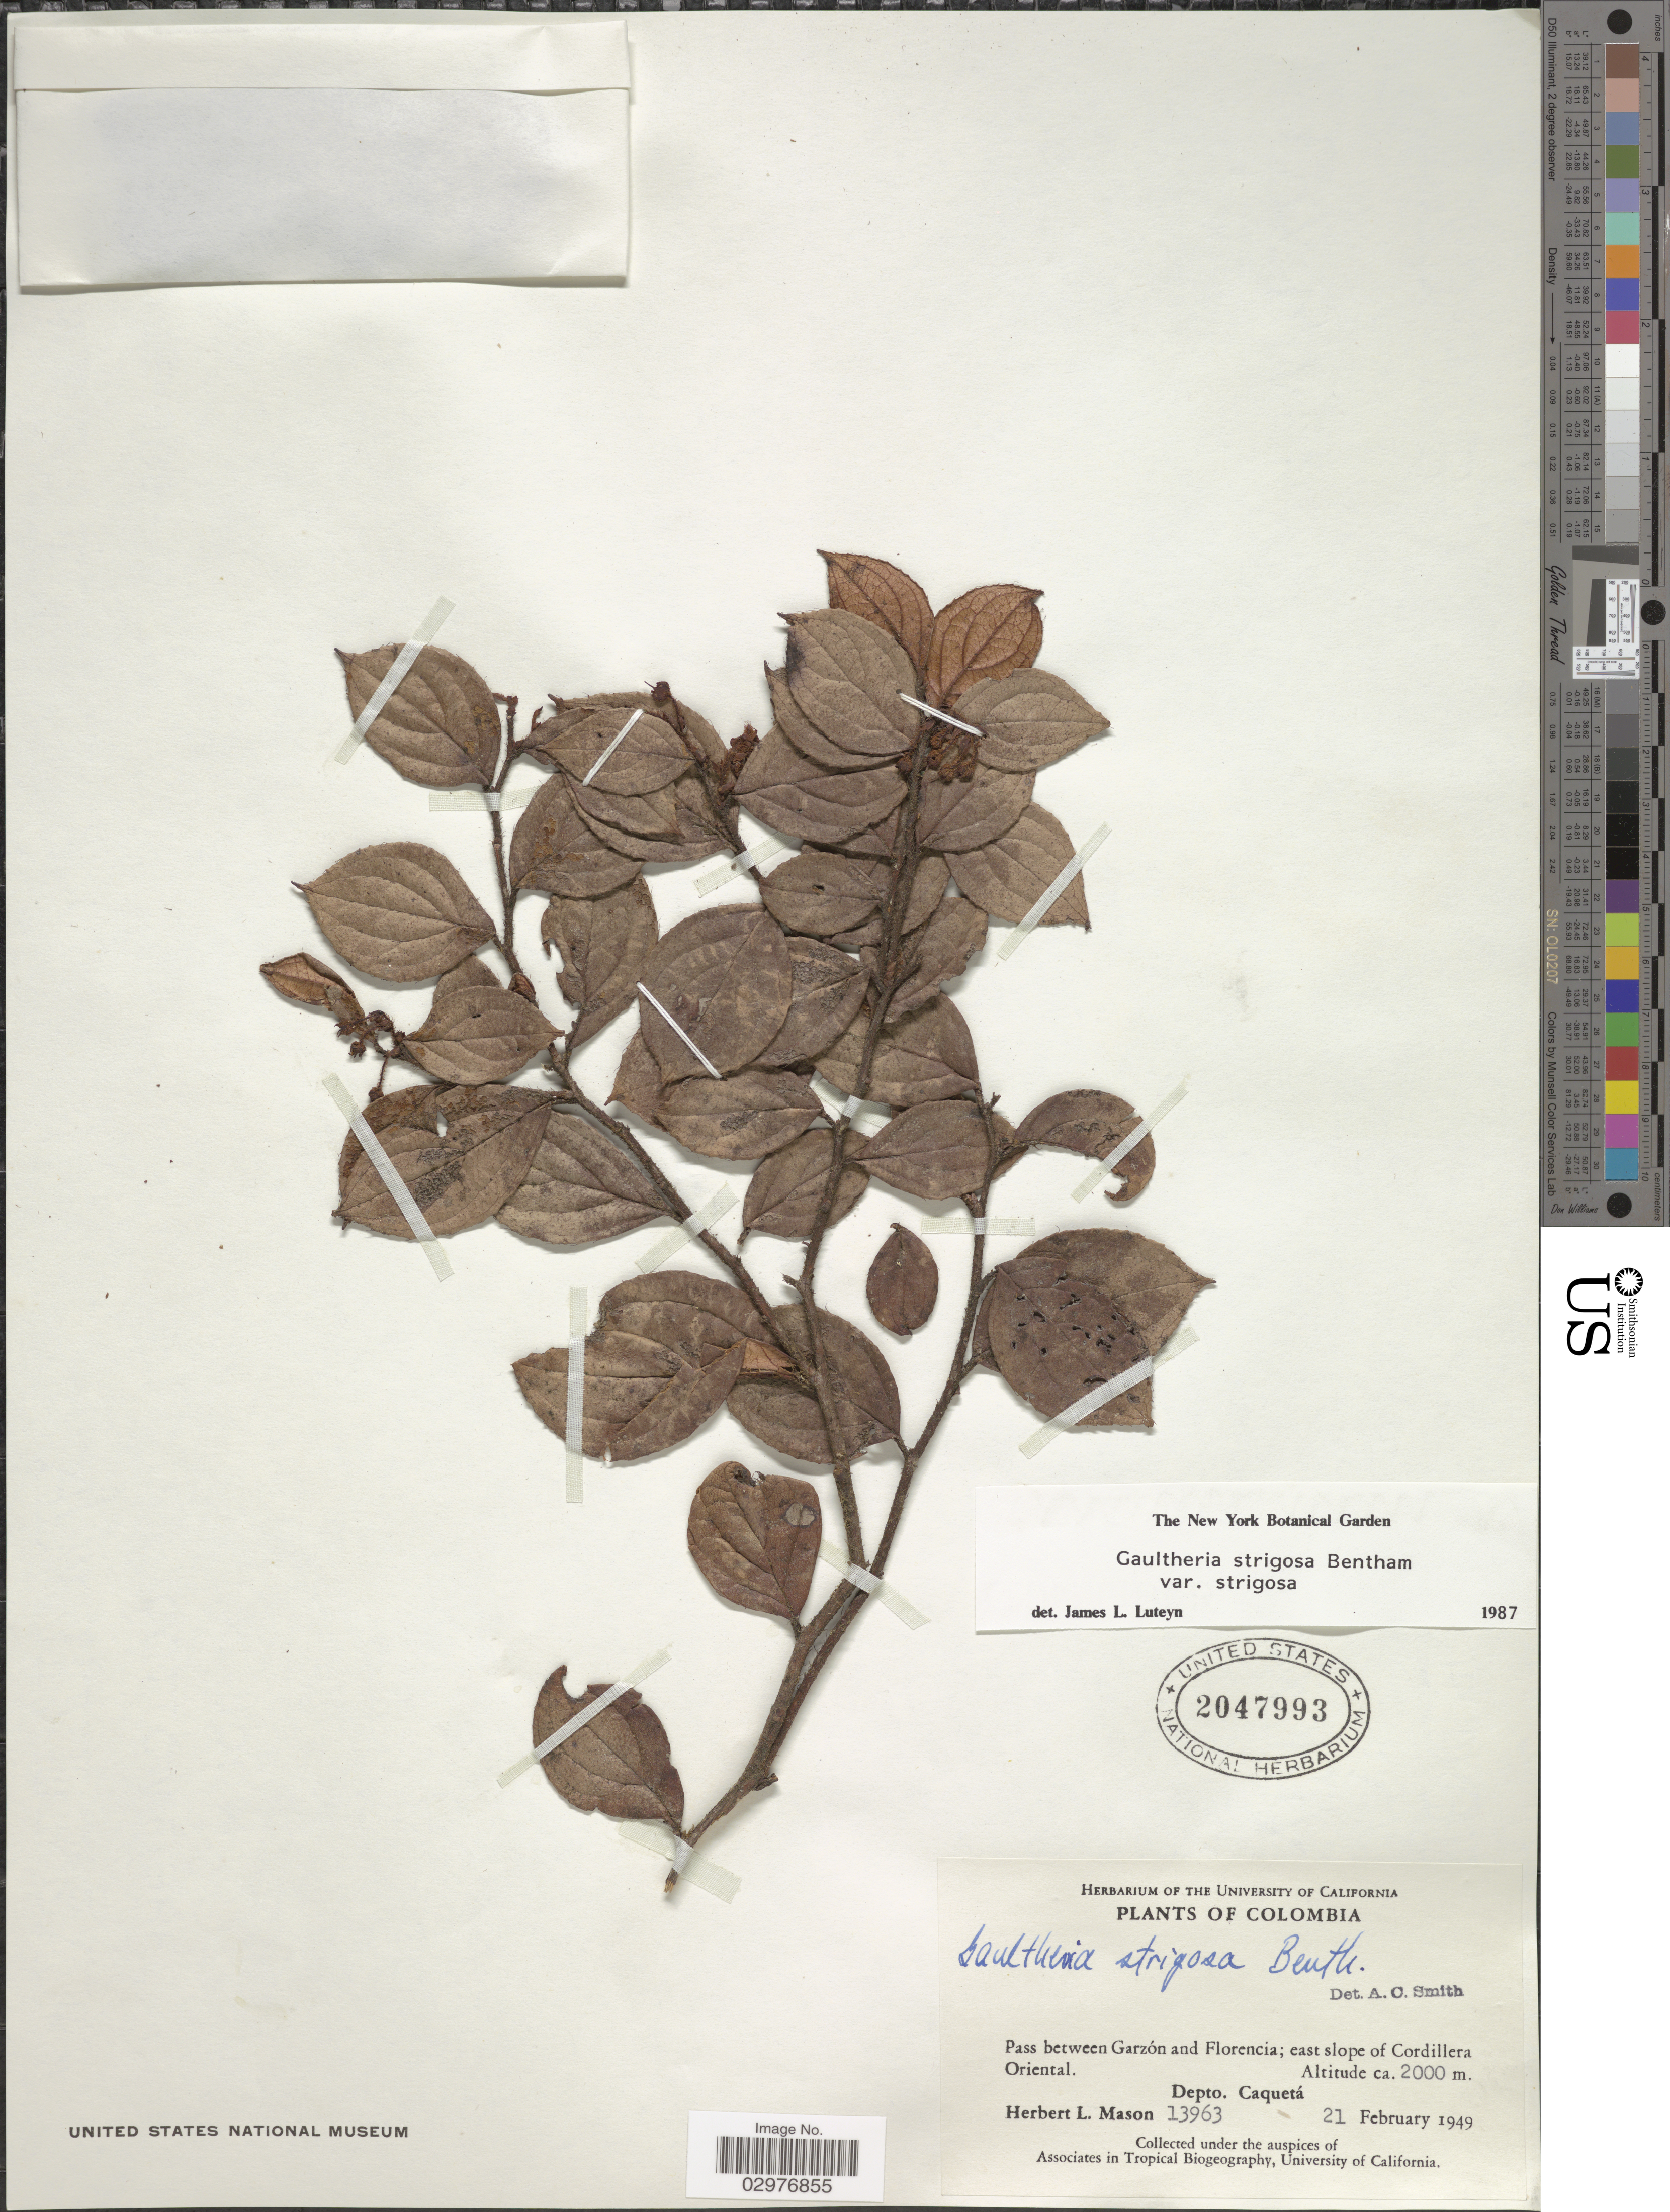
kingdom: Plantae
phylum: Tracheophyta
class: Magnoliopsida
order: Ericales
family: Ericaceae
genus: Gaultheria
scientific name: Gaultheria strigosa var. strigosa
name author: Benth.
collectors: H. L. Mason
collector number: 13963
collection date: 1949-02-21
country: Colombia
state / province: Caquetá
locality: Pass between Garzón and Florencia; east slope of Cordillera Oriental. Depto. Caquetá.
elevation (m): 2000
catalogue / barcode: US 2047993